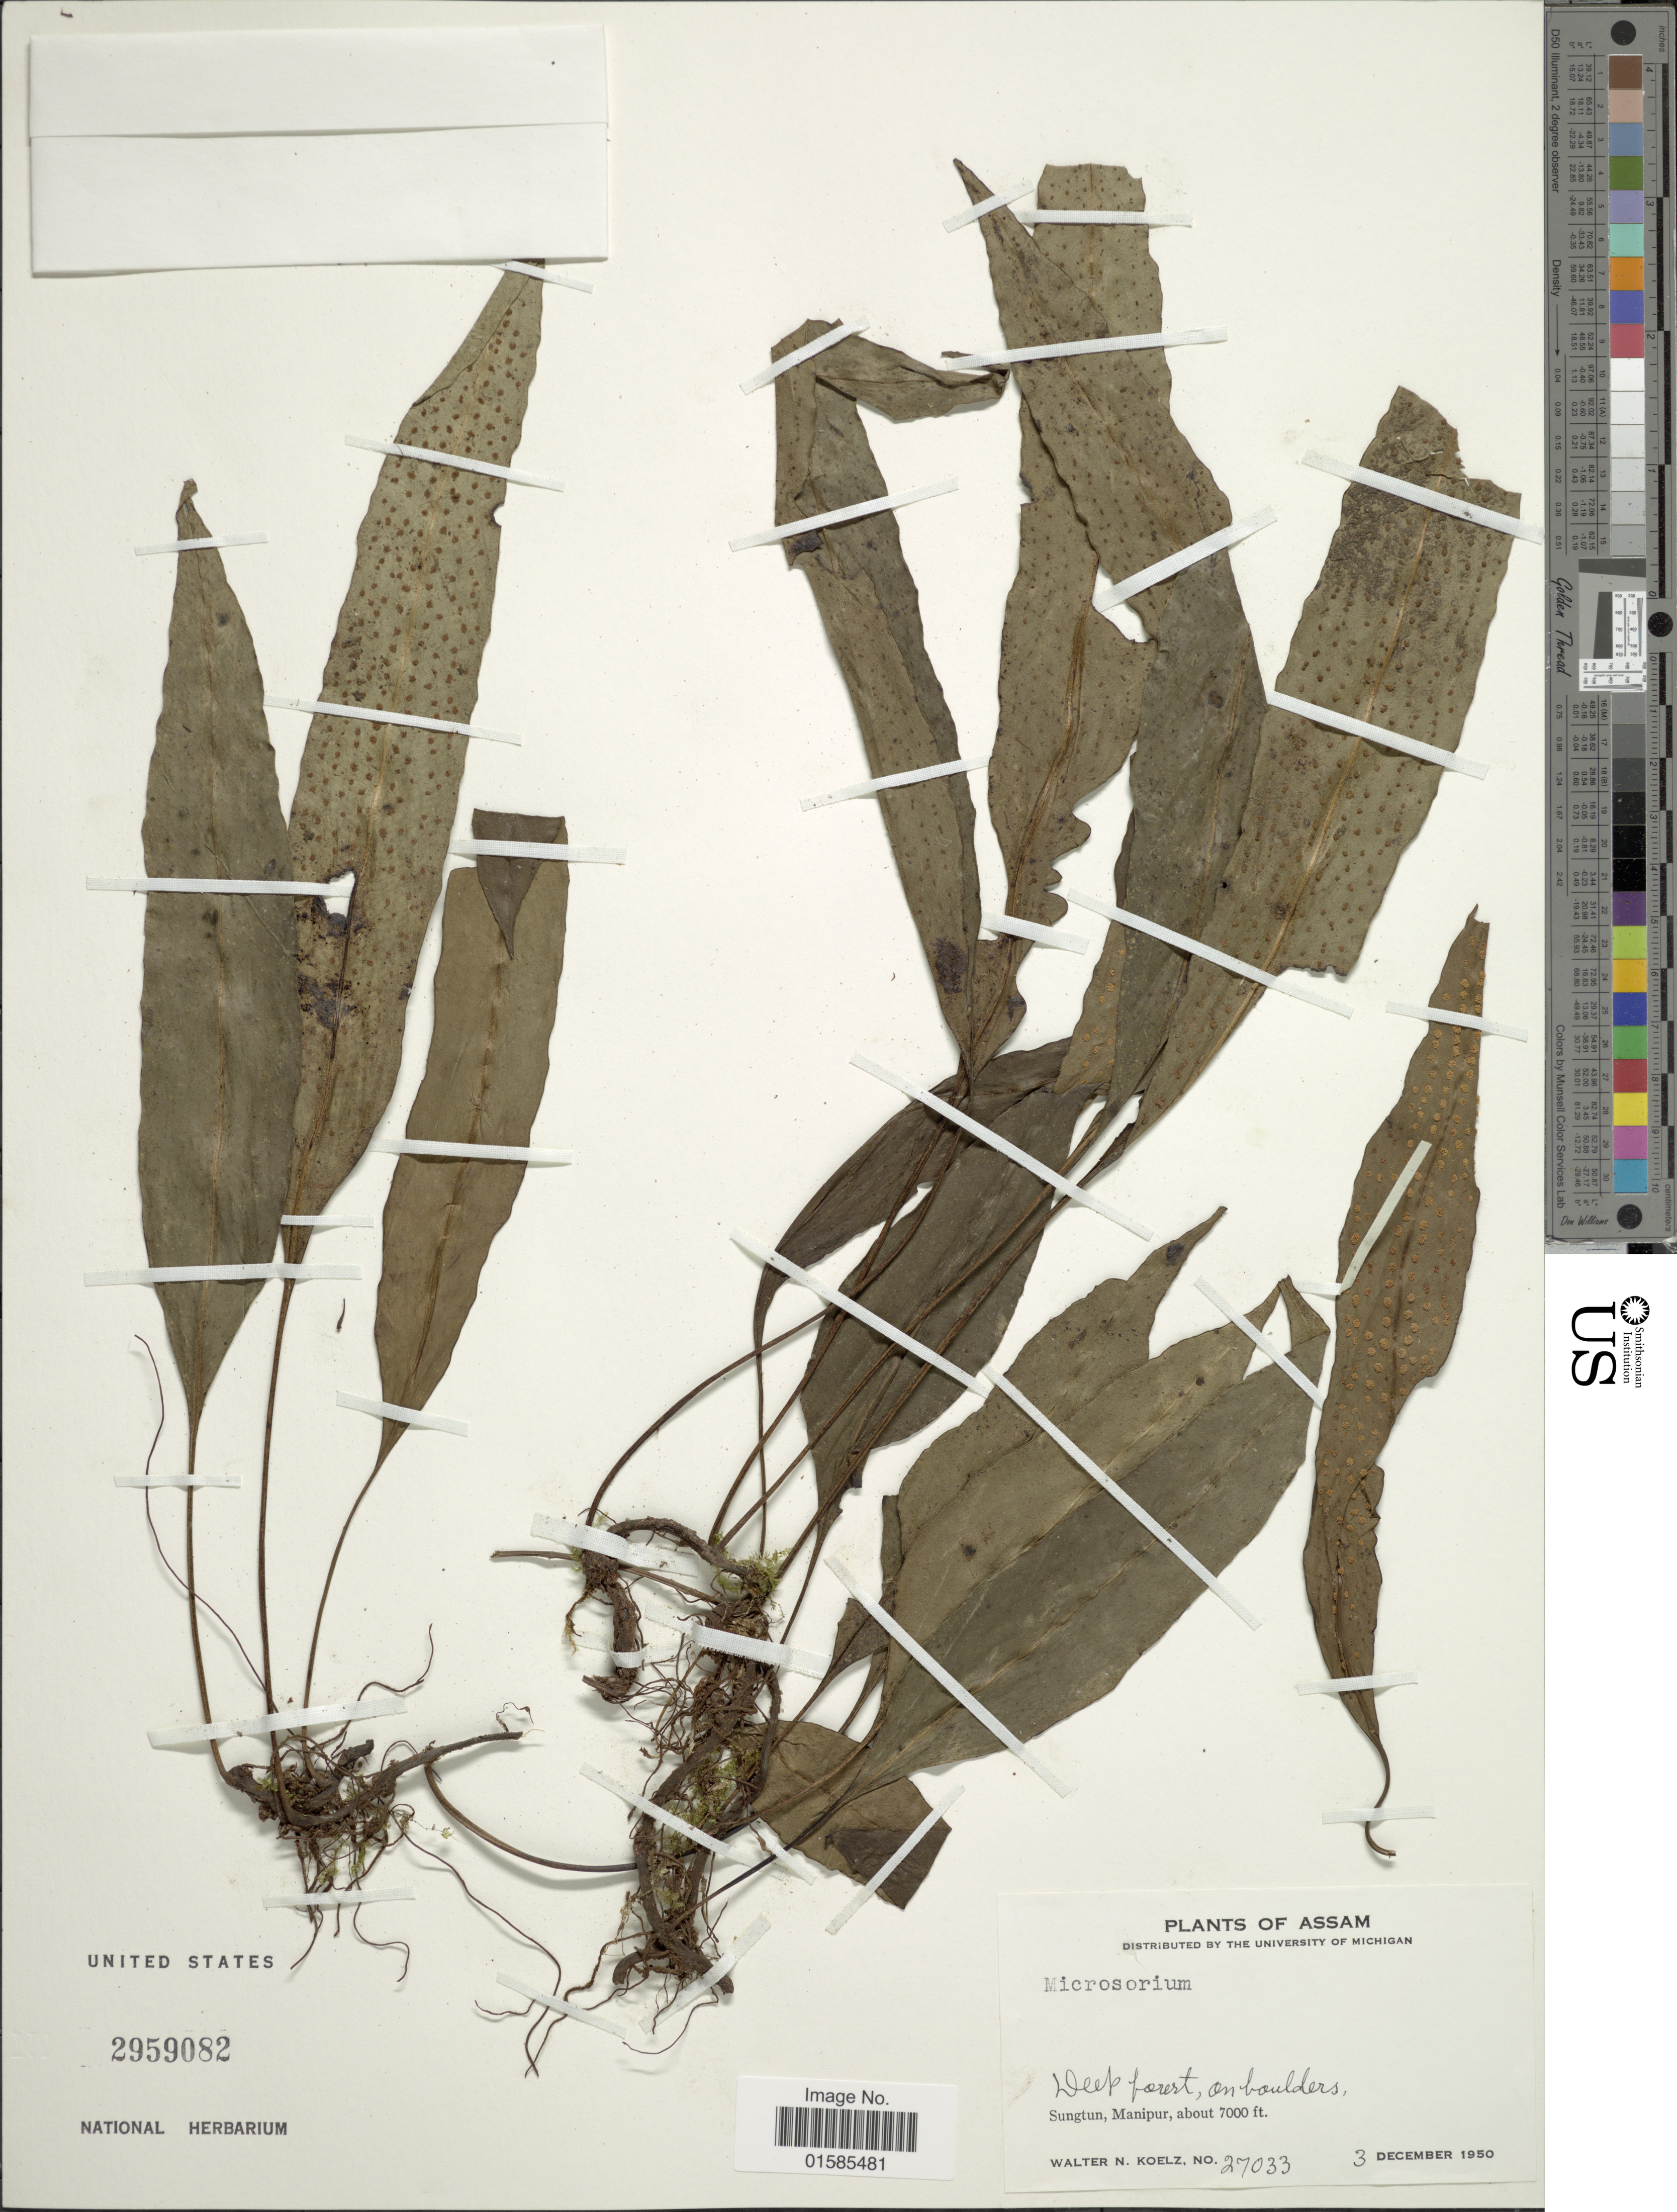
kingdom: Plantae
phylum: Tracheophyta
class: Polypodiopsida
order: Polypodiales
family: Polypodiaceae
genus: Leptochilus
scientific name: Leptochilus sp.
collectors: W. N. Koelz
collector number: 27033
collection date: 1950-12-03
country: India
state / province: Manipur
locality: Assam, Sungtung, Manipur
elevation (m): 2134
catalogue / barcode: US 2959082